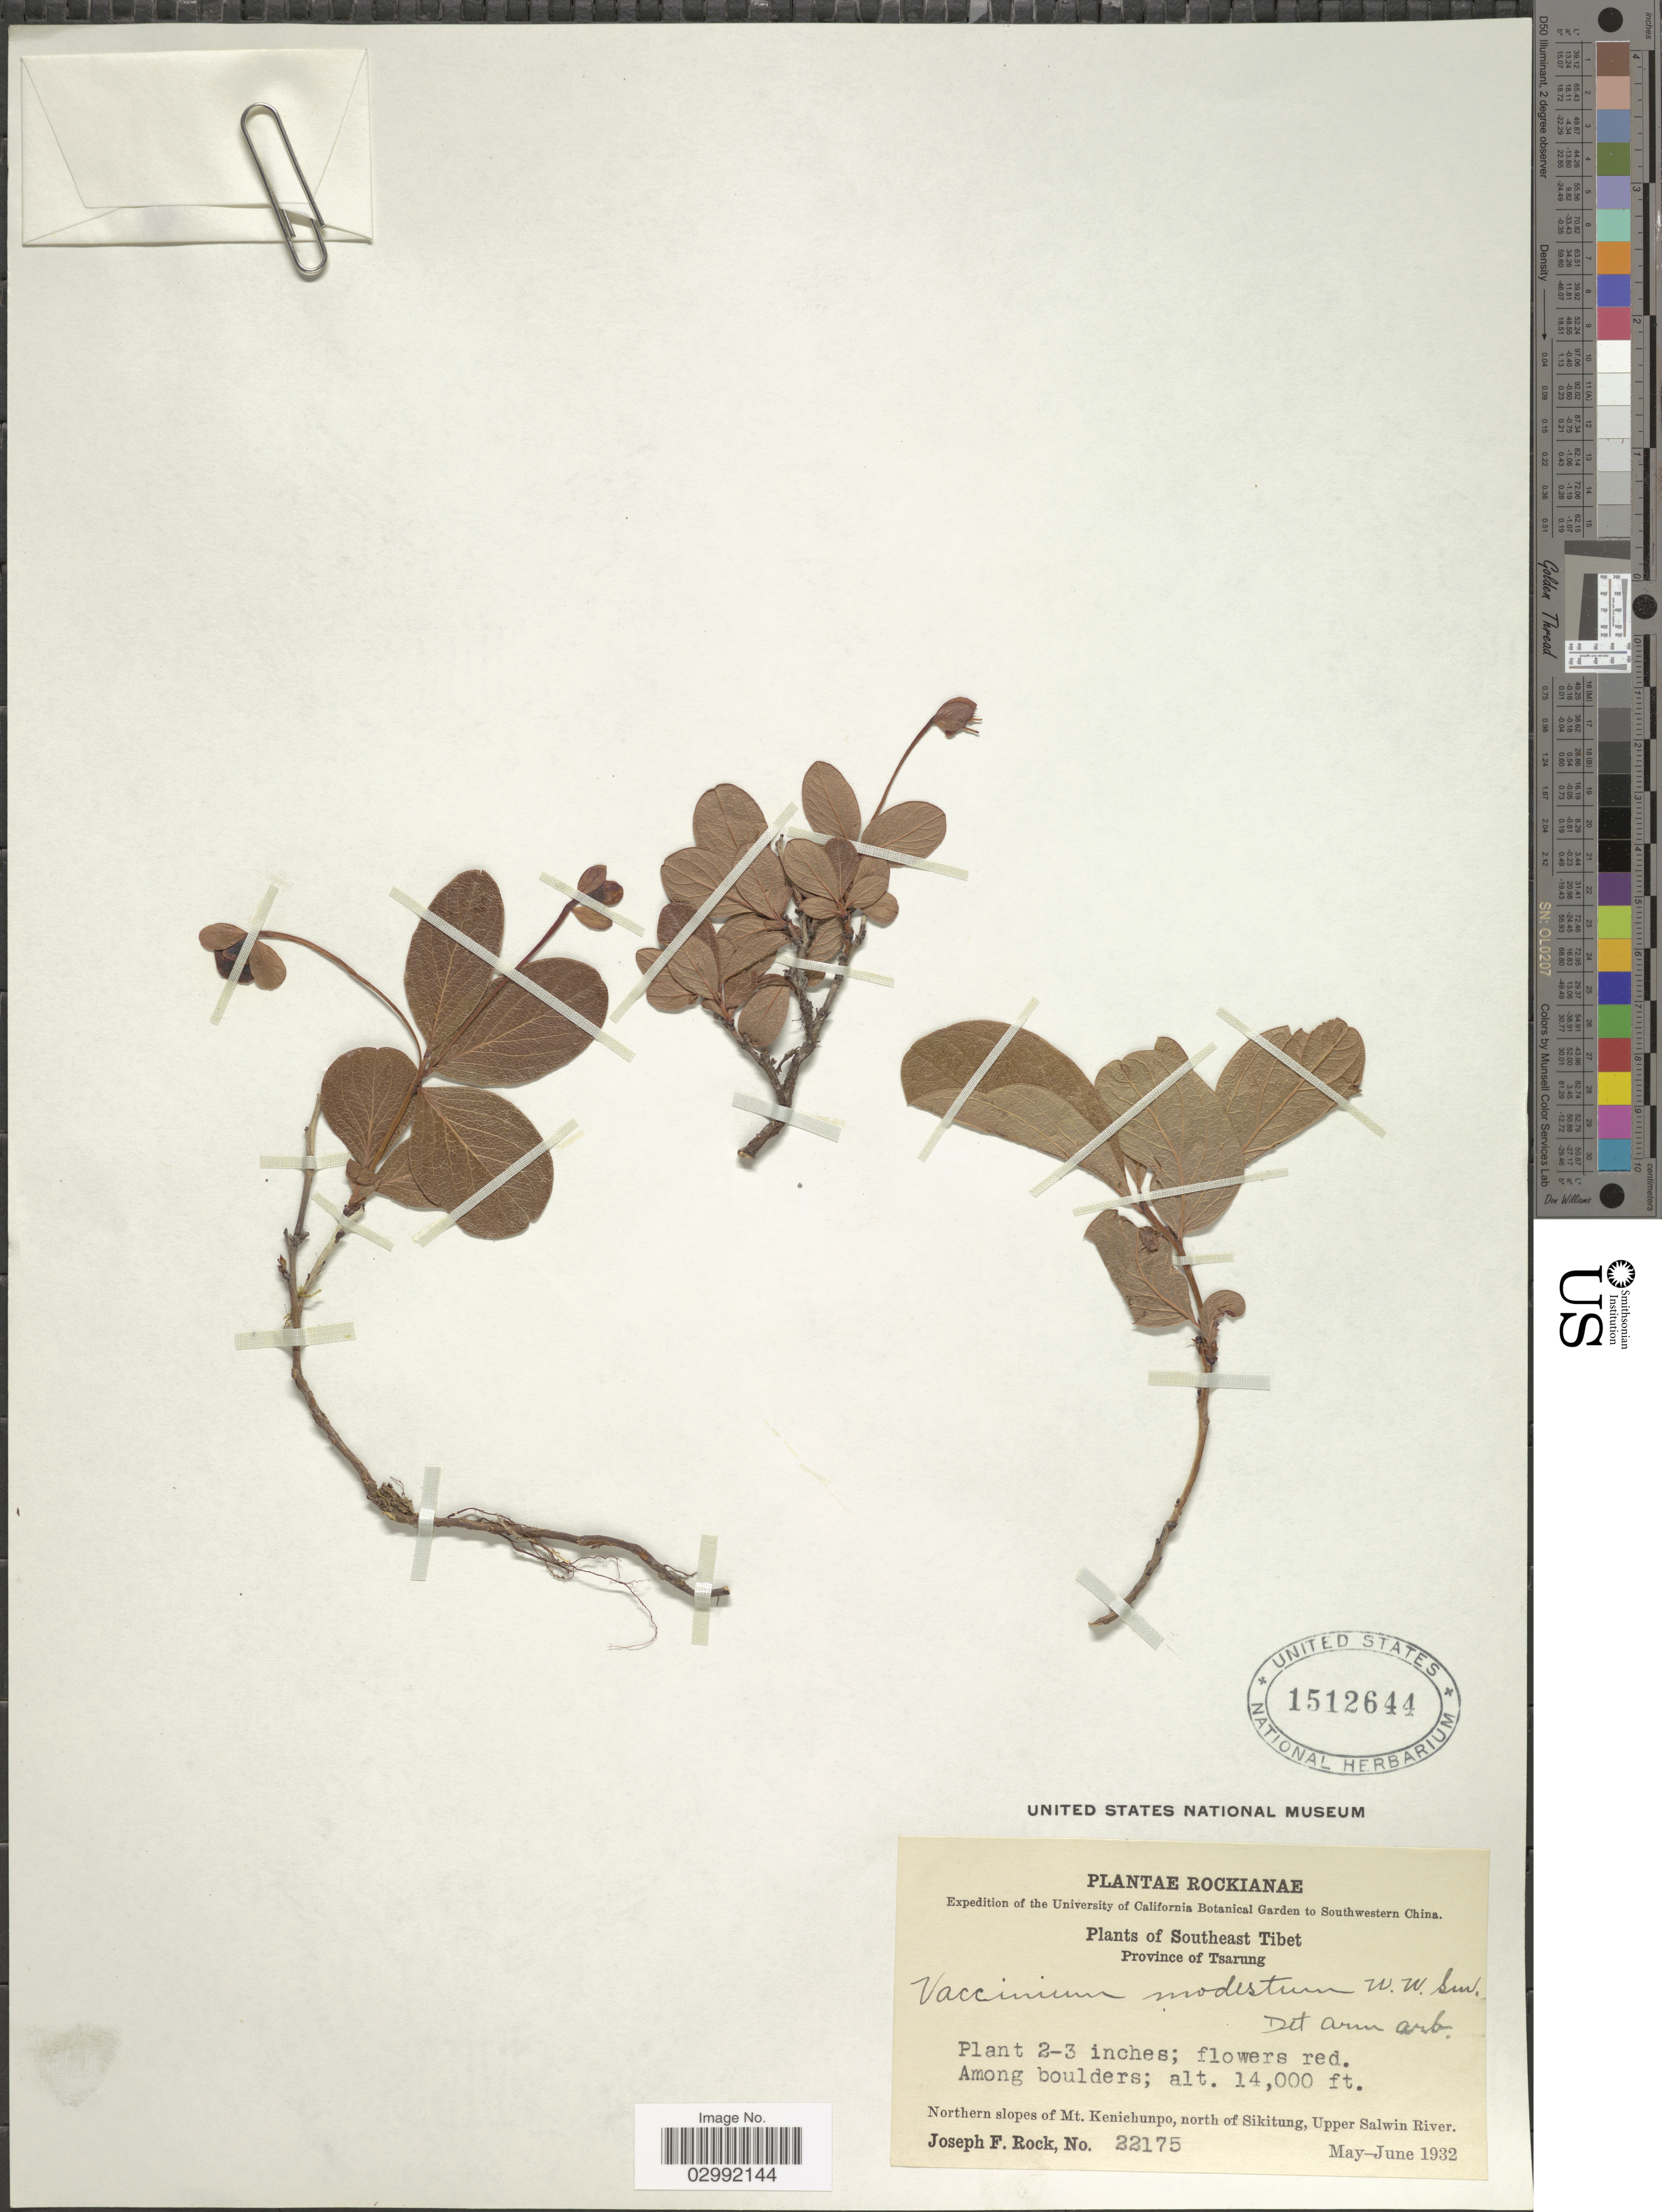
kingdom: Plantae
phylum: Tracheophyta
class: Magnoliopsida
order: Ericales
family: Ericaceae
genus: Vaccinium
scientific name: Vaccinium modestum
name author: W.W. Sm.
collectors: J. F. Rock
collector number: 22175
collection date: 1932-05/1932-06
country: China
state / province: Xizang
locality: Southwestern China, Southeast Tibet, Province of Tsarung.Northern slopes of Mt. Kenichunpo, north of Sikitung, Upper Salwin River.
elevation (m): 4267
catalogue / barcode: US 1512644